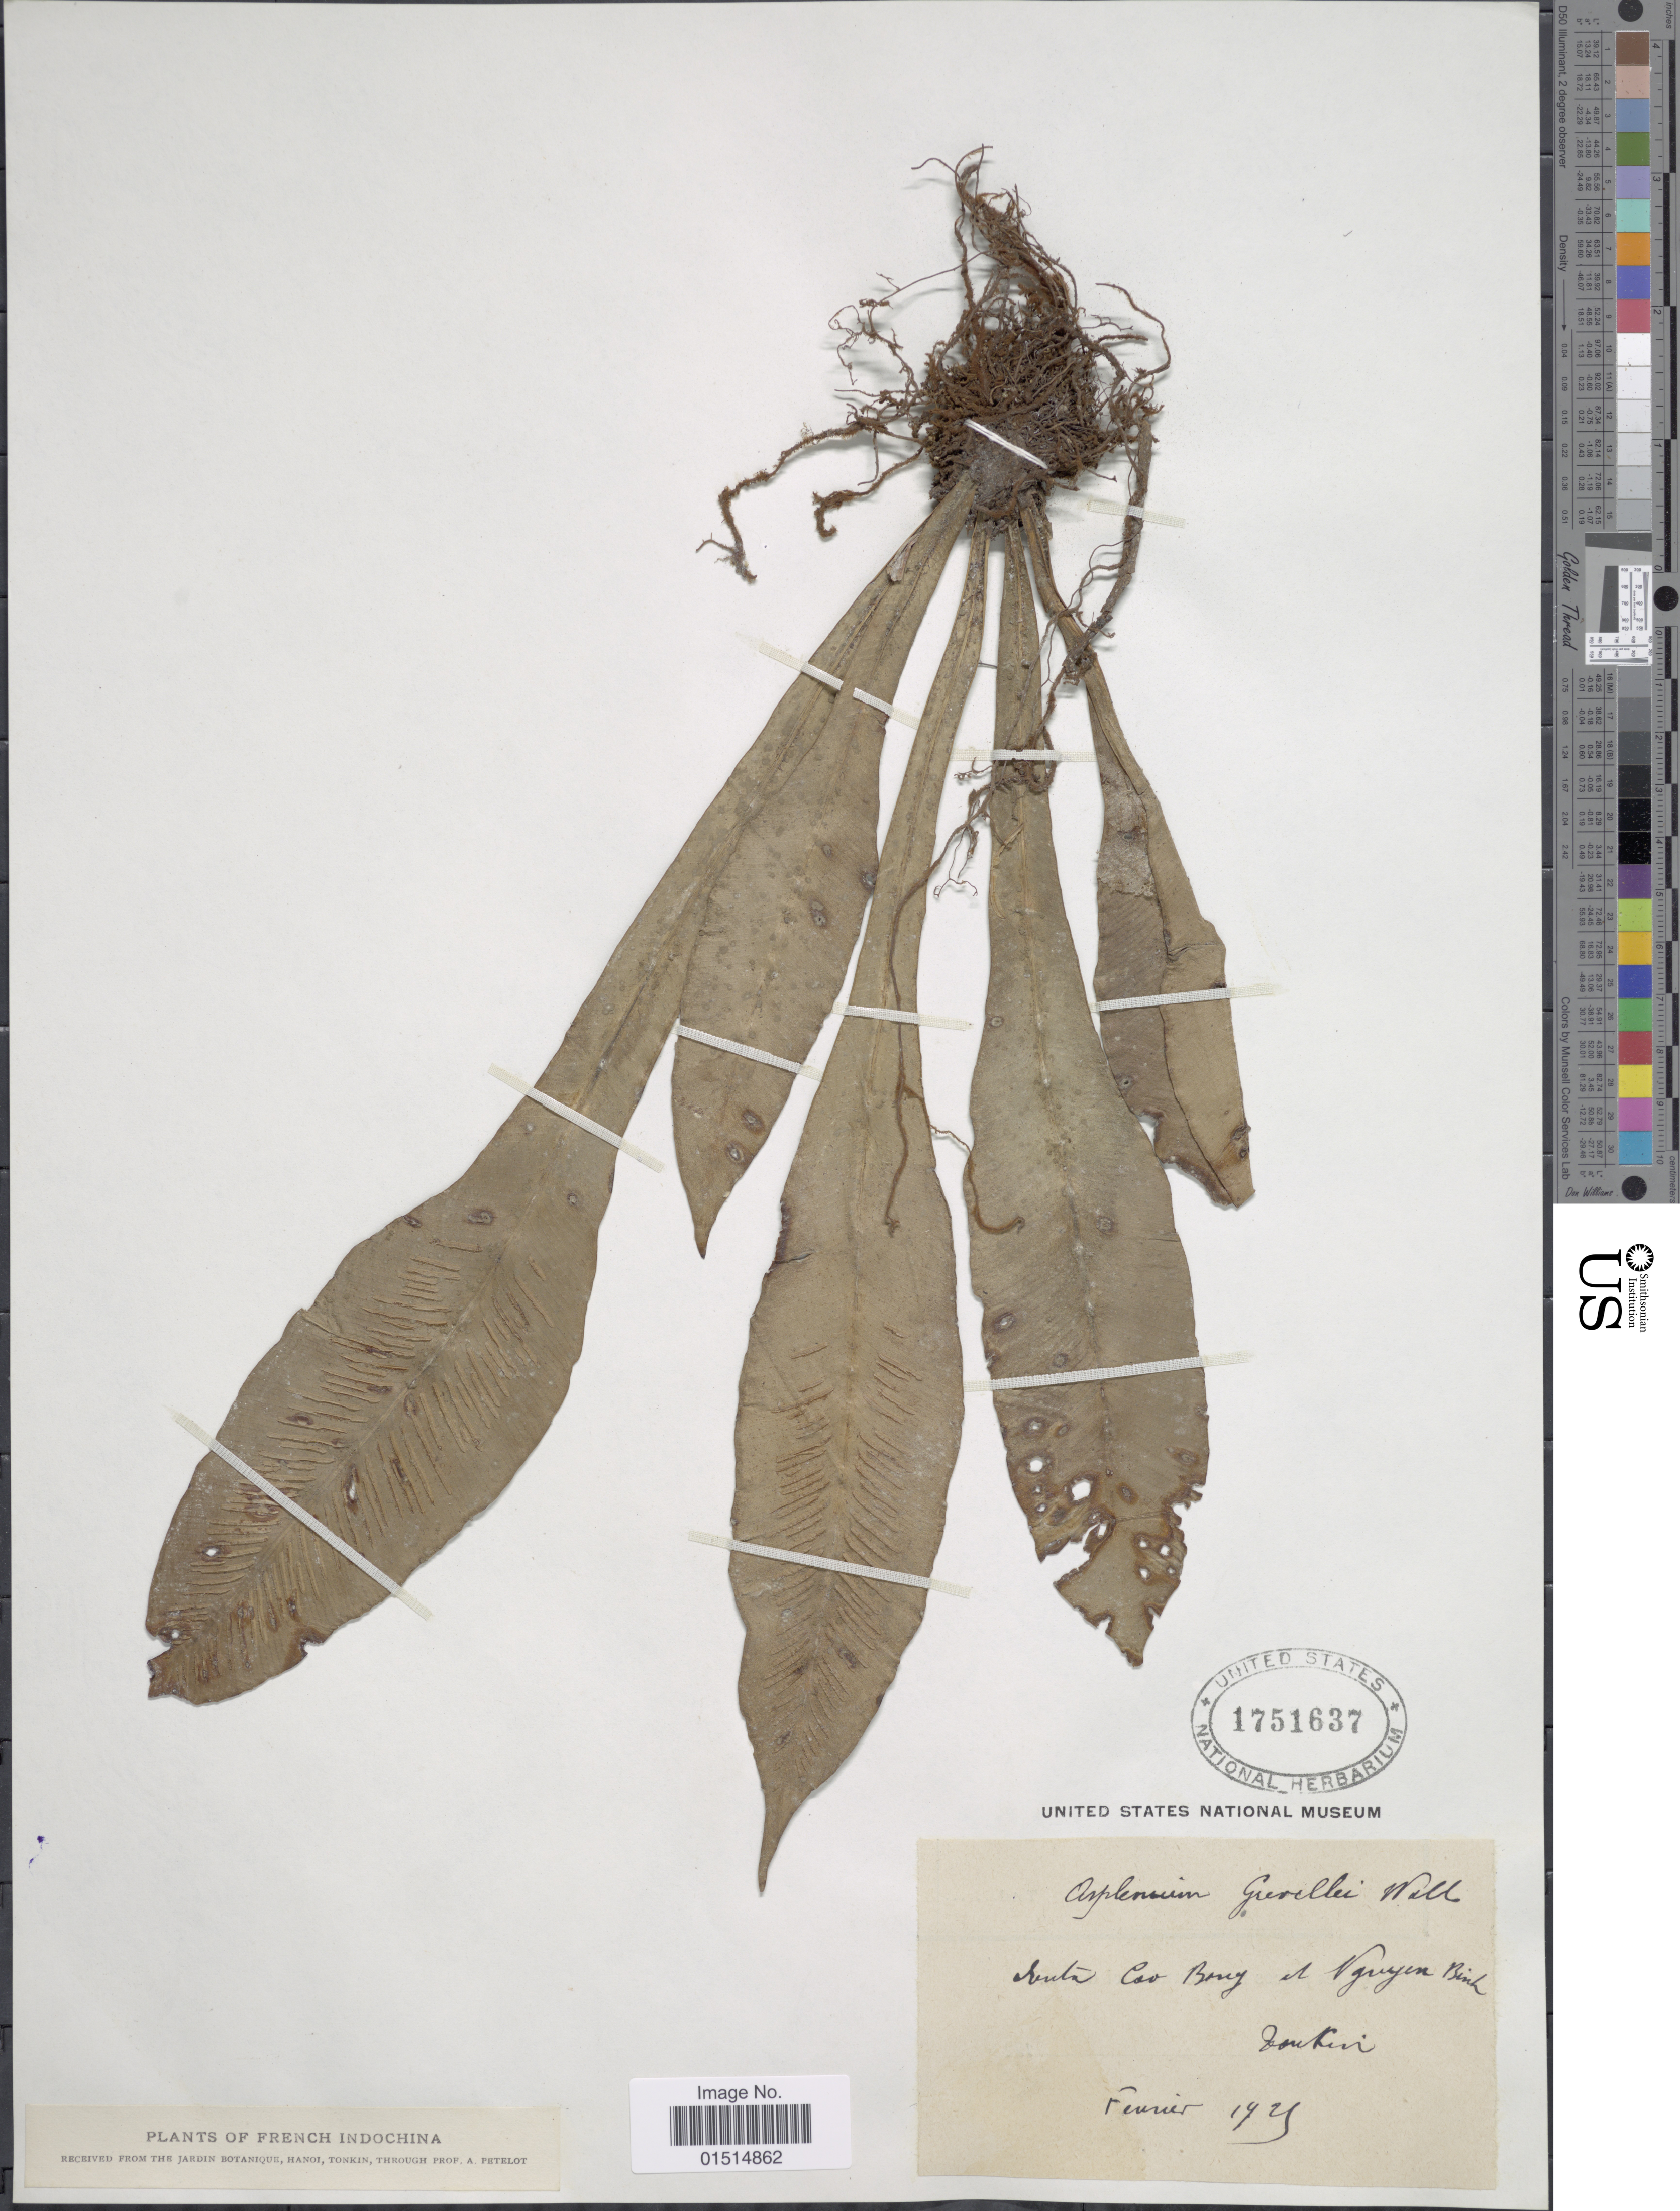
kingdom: Plantae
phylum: Tracheophyta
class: Polypodiopsida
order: Polypodiales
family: Aspleniaceae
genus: Asplenium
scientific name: Asplenium grevillei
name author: Wall. ex Hook. & Grev.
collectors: A. Petelot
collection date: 1929-02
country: Vietnam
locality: French Indochina, Entre Cao Bouy et Nguyen Binh. Tonkin.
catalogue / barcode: US 1751637